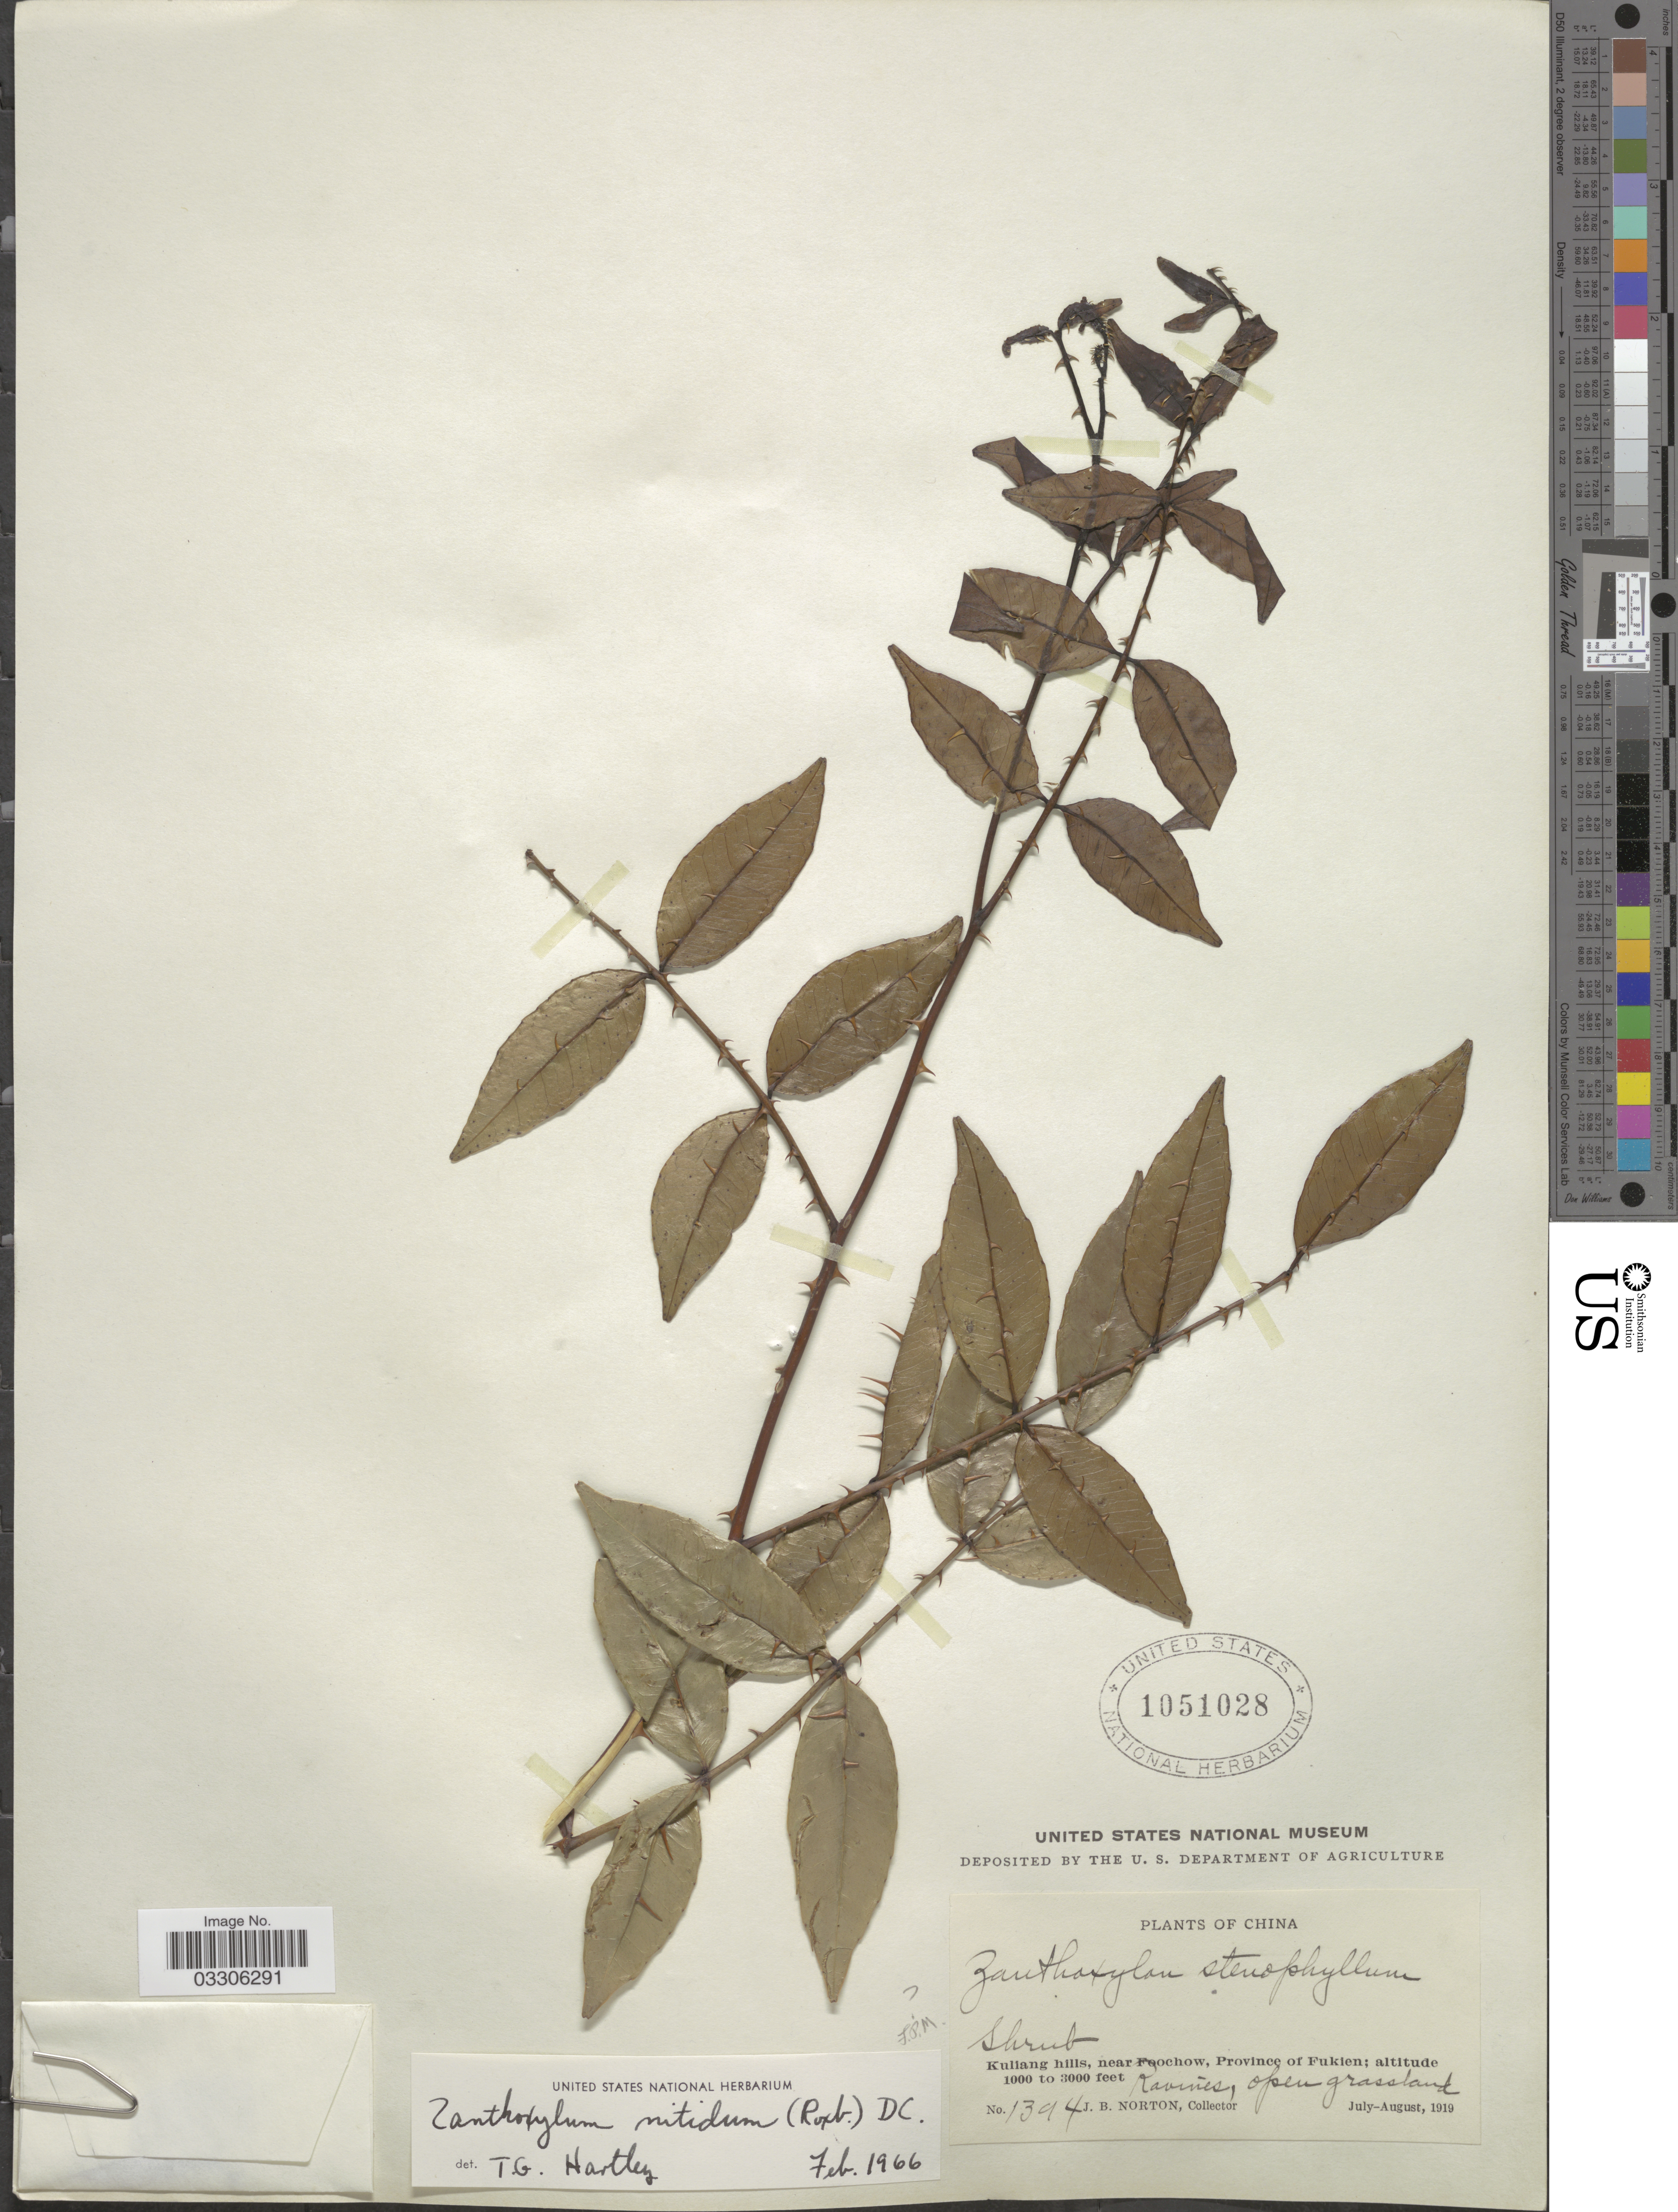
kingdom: Plantae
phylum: Tracheophyta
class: Magnoliopsida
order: Sapindales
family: Rutaceae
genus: Zanthoxylum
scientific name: Zanthoxylum nitidum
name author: Bunge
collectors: J. B. Norton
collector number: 1394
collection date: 1919-07/1919-08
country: China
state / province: Fujian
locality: Kuliang hills, near Foochow, Province of Fukien.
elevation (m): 305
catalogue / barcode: US 1051028